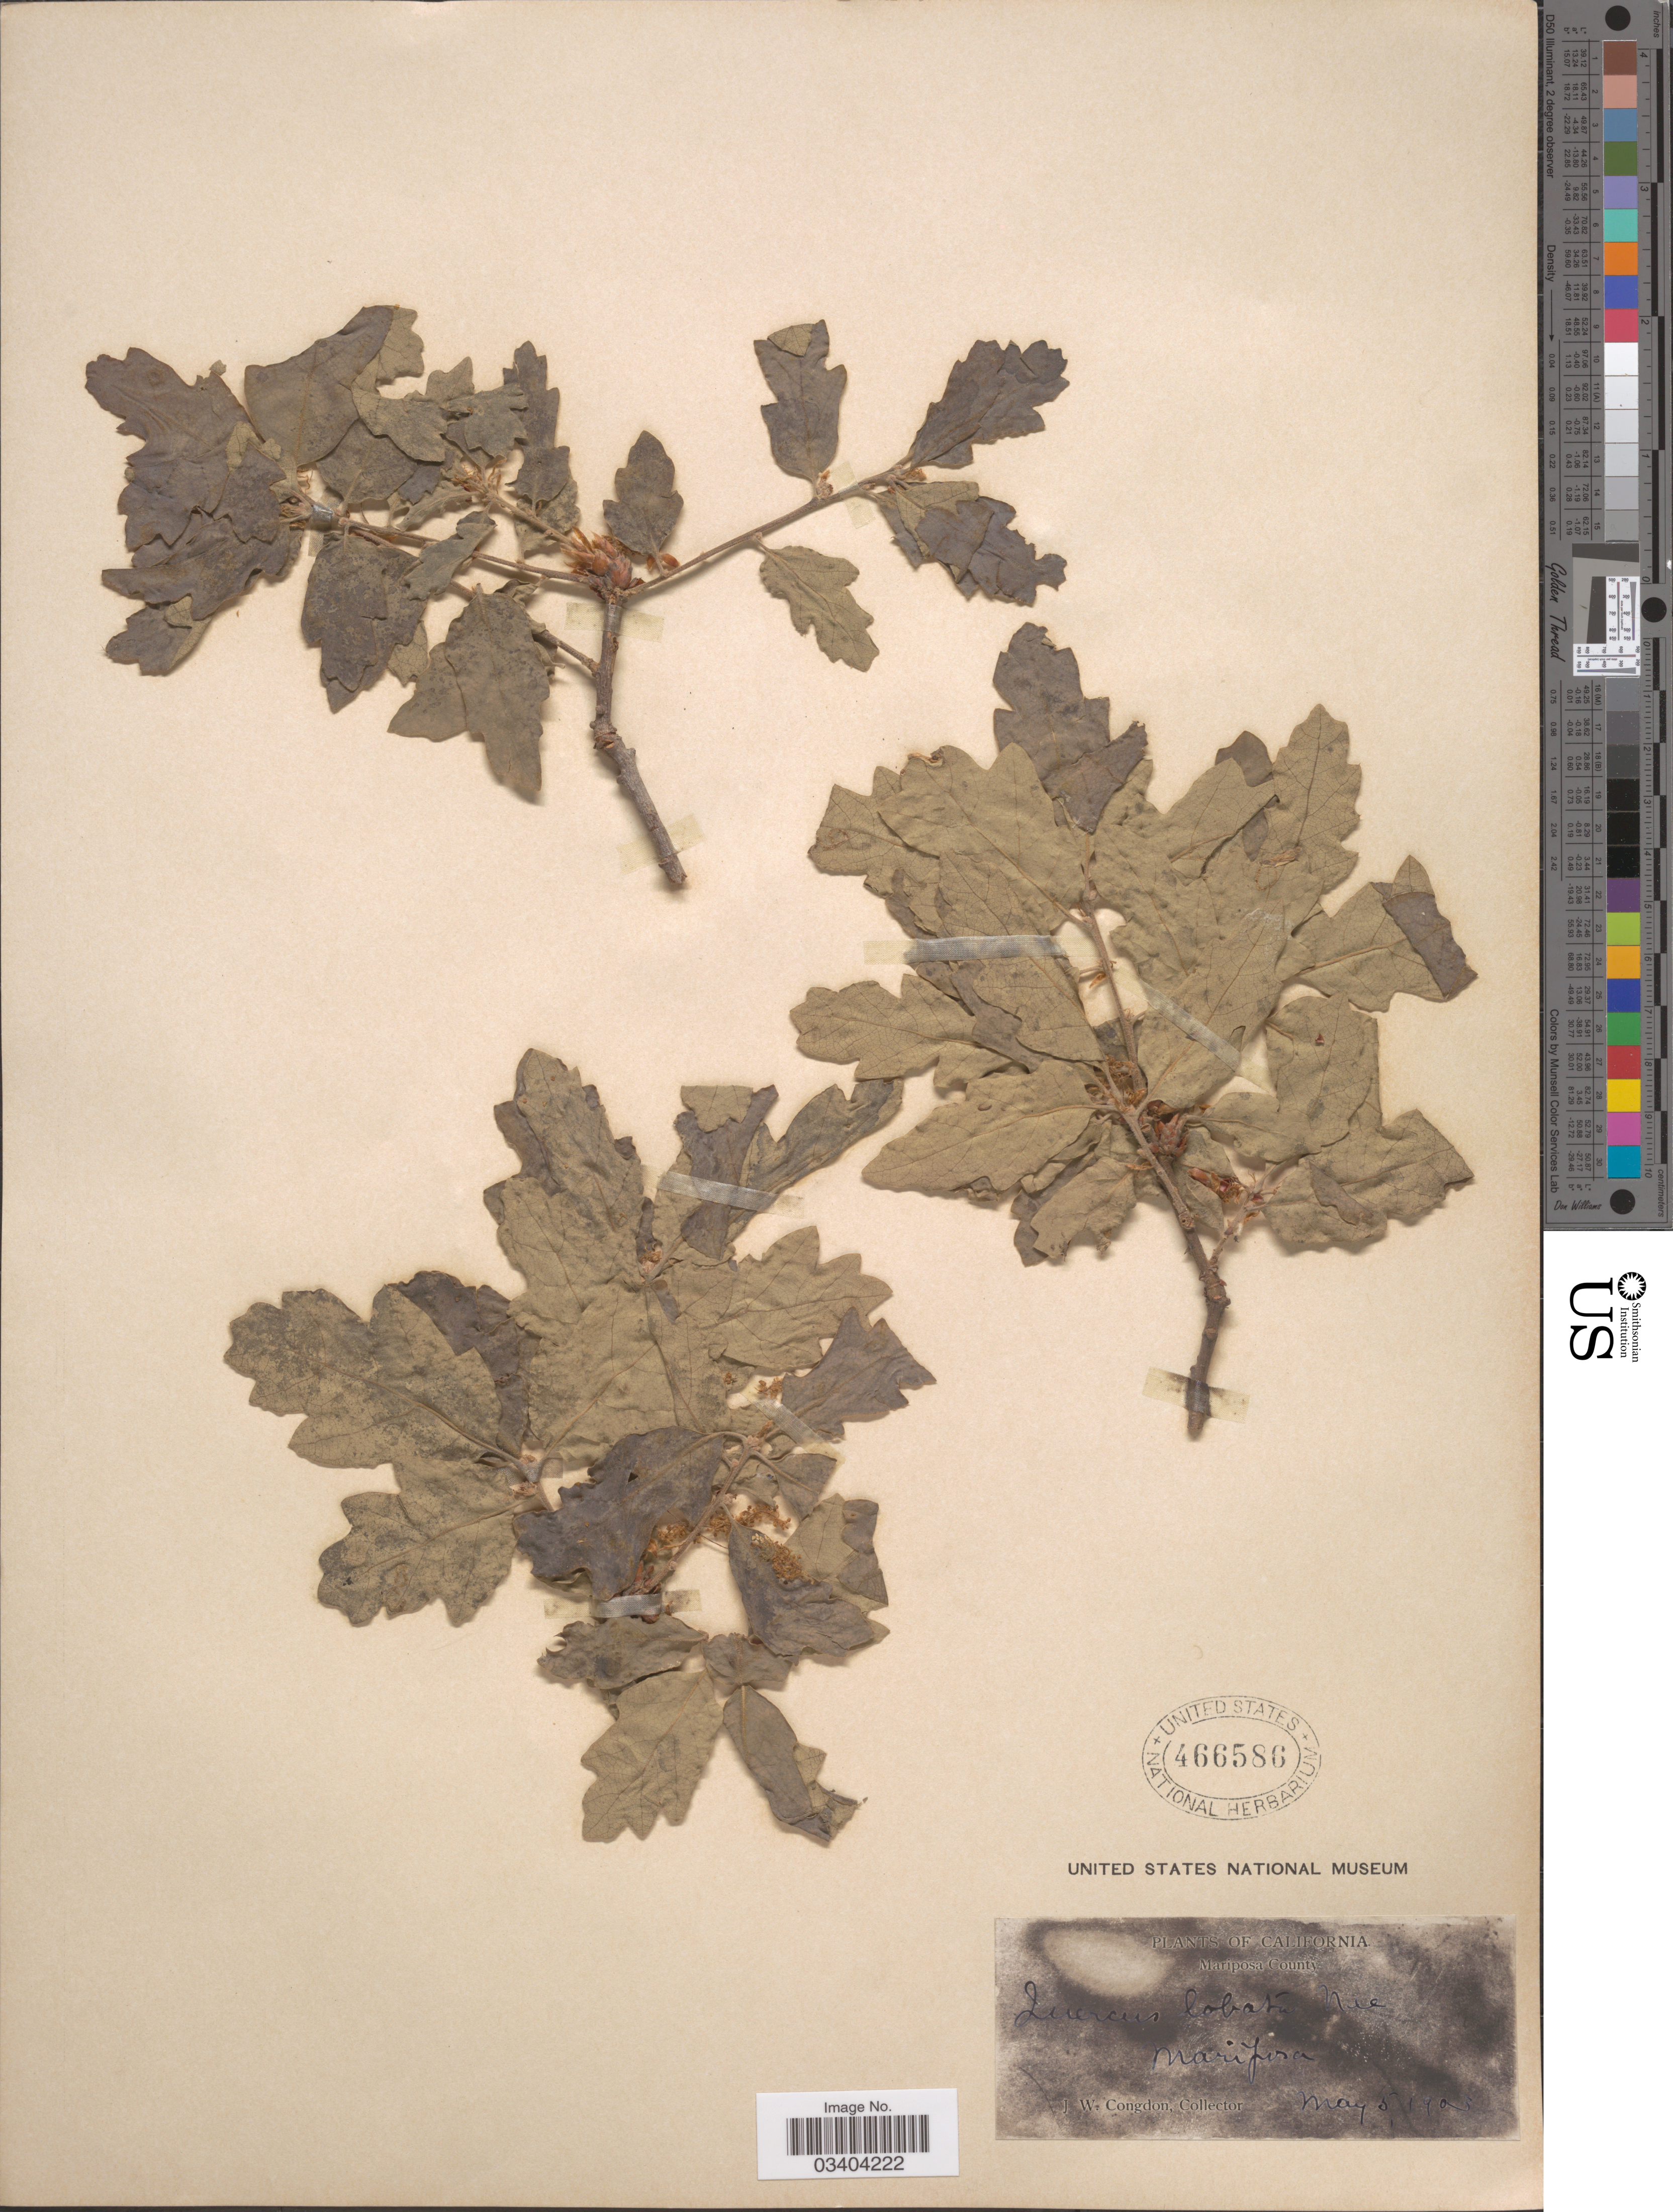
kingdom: Plantae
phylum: Tracheophyta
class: Magnoliopsida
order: Fagales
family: Fagaceae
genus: Quercus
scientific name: Quercus douglasii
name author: Hook. & Arn.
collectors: J. W. Congdon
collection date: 1908-05-05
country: United States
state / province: California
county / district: Mariposa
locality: Mariposa County. Mariposa.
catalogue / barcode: US 466586